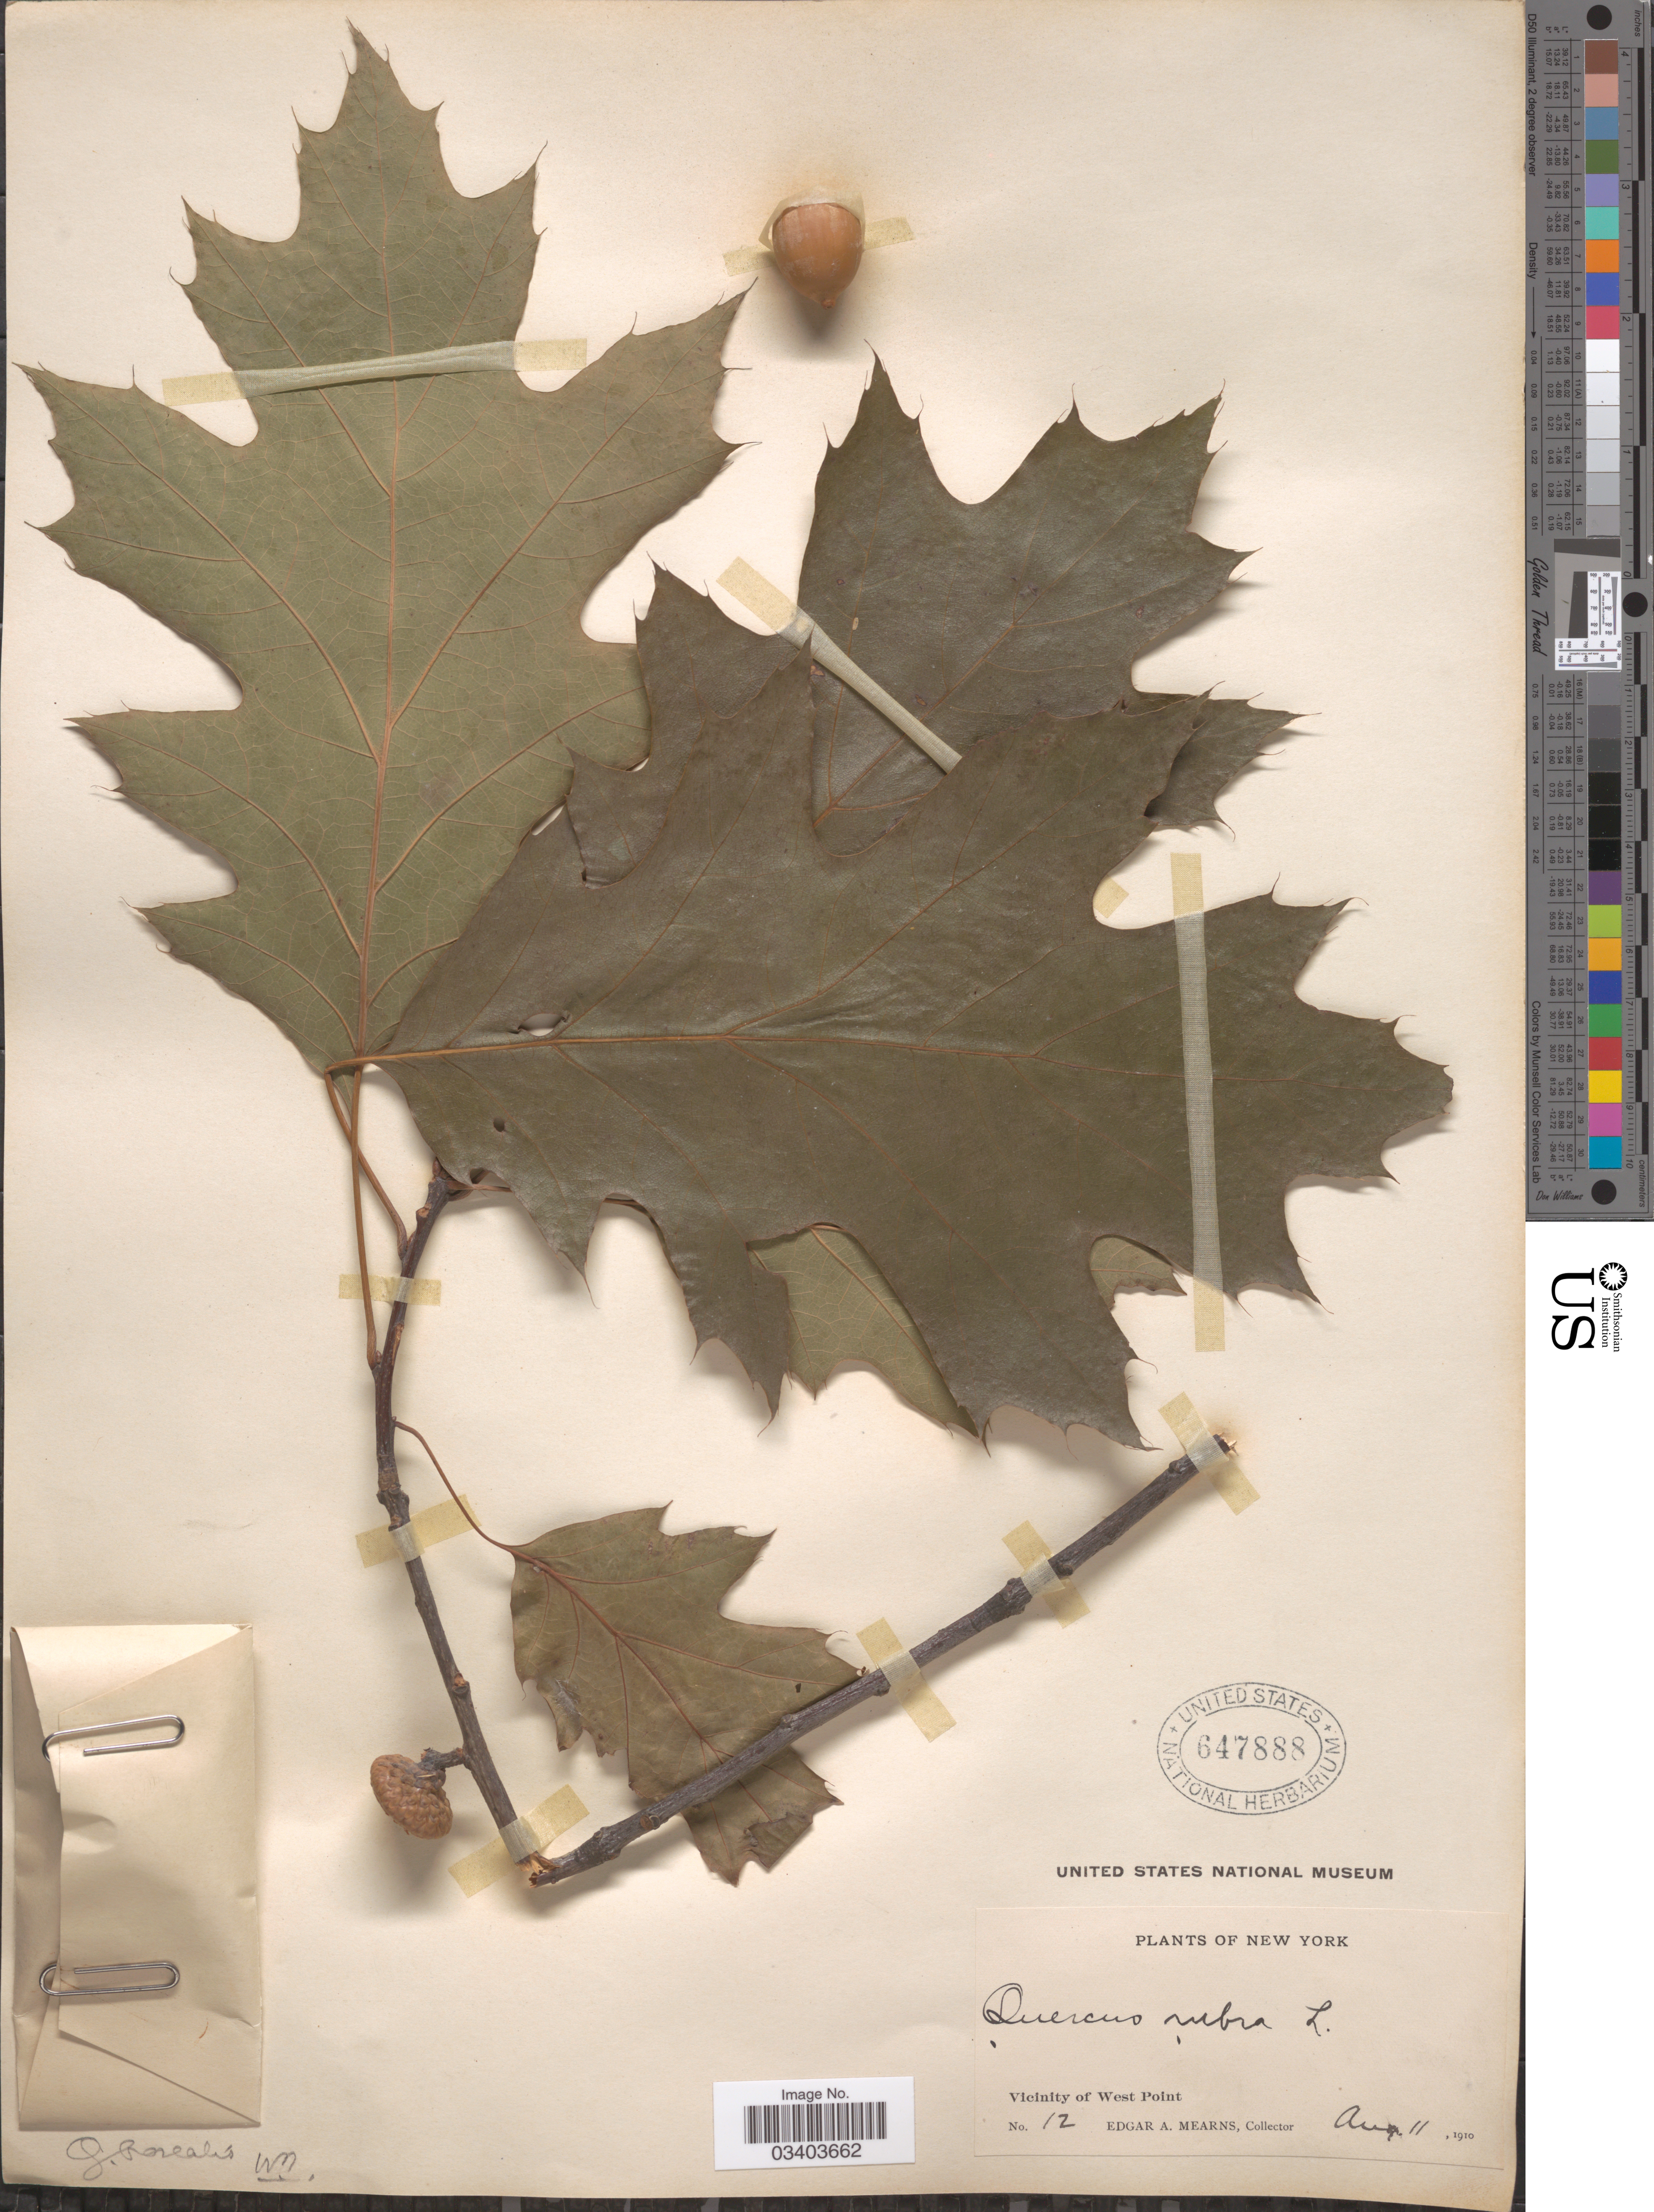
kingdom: Plantae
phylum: Tracheophyta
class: Magnoliopsida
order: Fagales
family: Fagaceae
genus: Quercus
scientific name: Quercus borealis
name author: F. Michx.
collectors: E. A. Mearns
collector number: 12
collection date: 1910-08-11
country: United States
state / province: New York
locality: Vicinity of West Point.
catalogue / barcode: US 647888